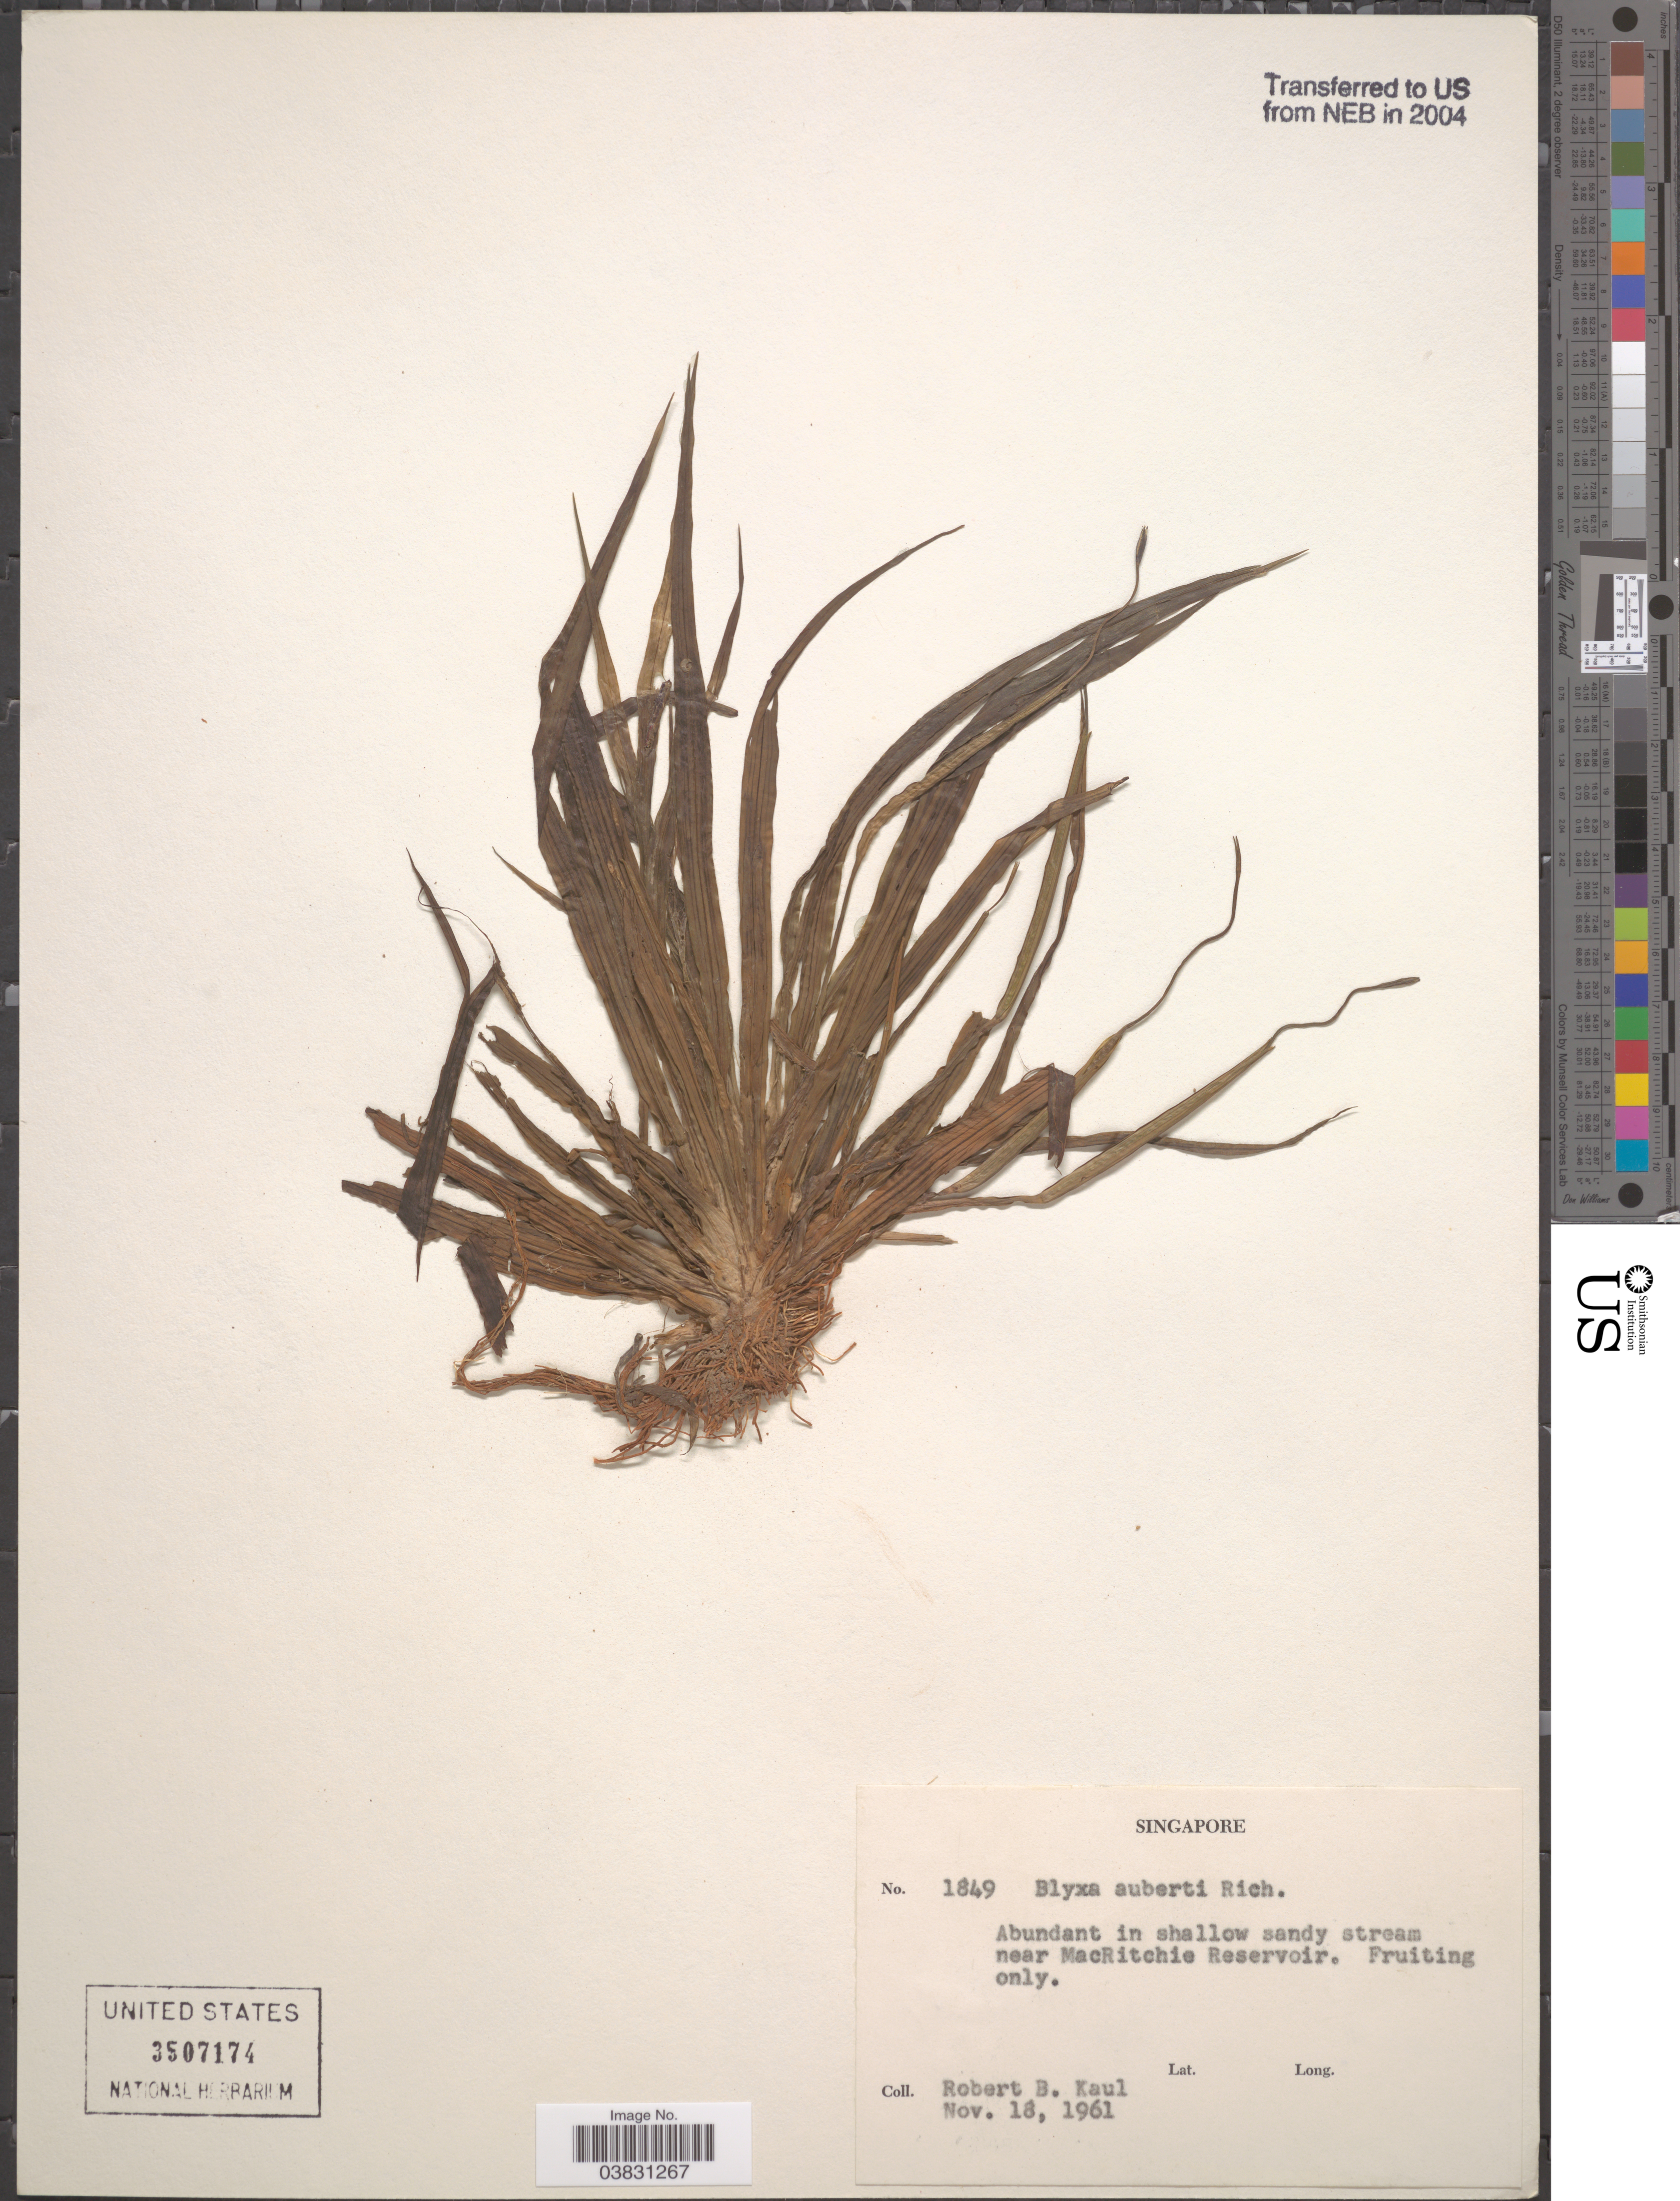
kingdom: Plantae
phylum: Tracheophyta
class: Liliopsida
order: Alismatales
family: Hydrocharitaceae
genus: Blyxa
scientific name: Blyxa aubertii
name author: Rich.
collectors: R. Kaul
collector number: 1849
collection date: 1961-11-18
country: Singapore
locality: In shallow sandy stream near MacRitchie Reservoir.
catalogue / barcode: US 3507174